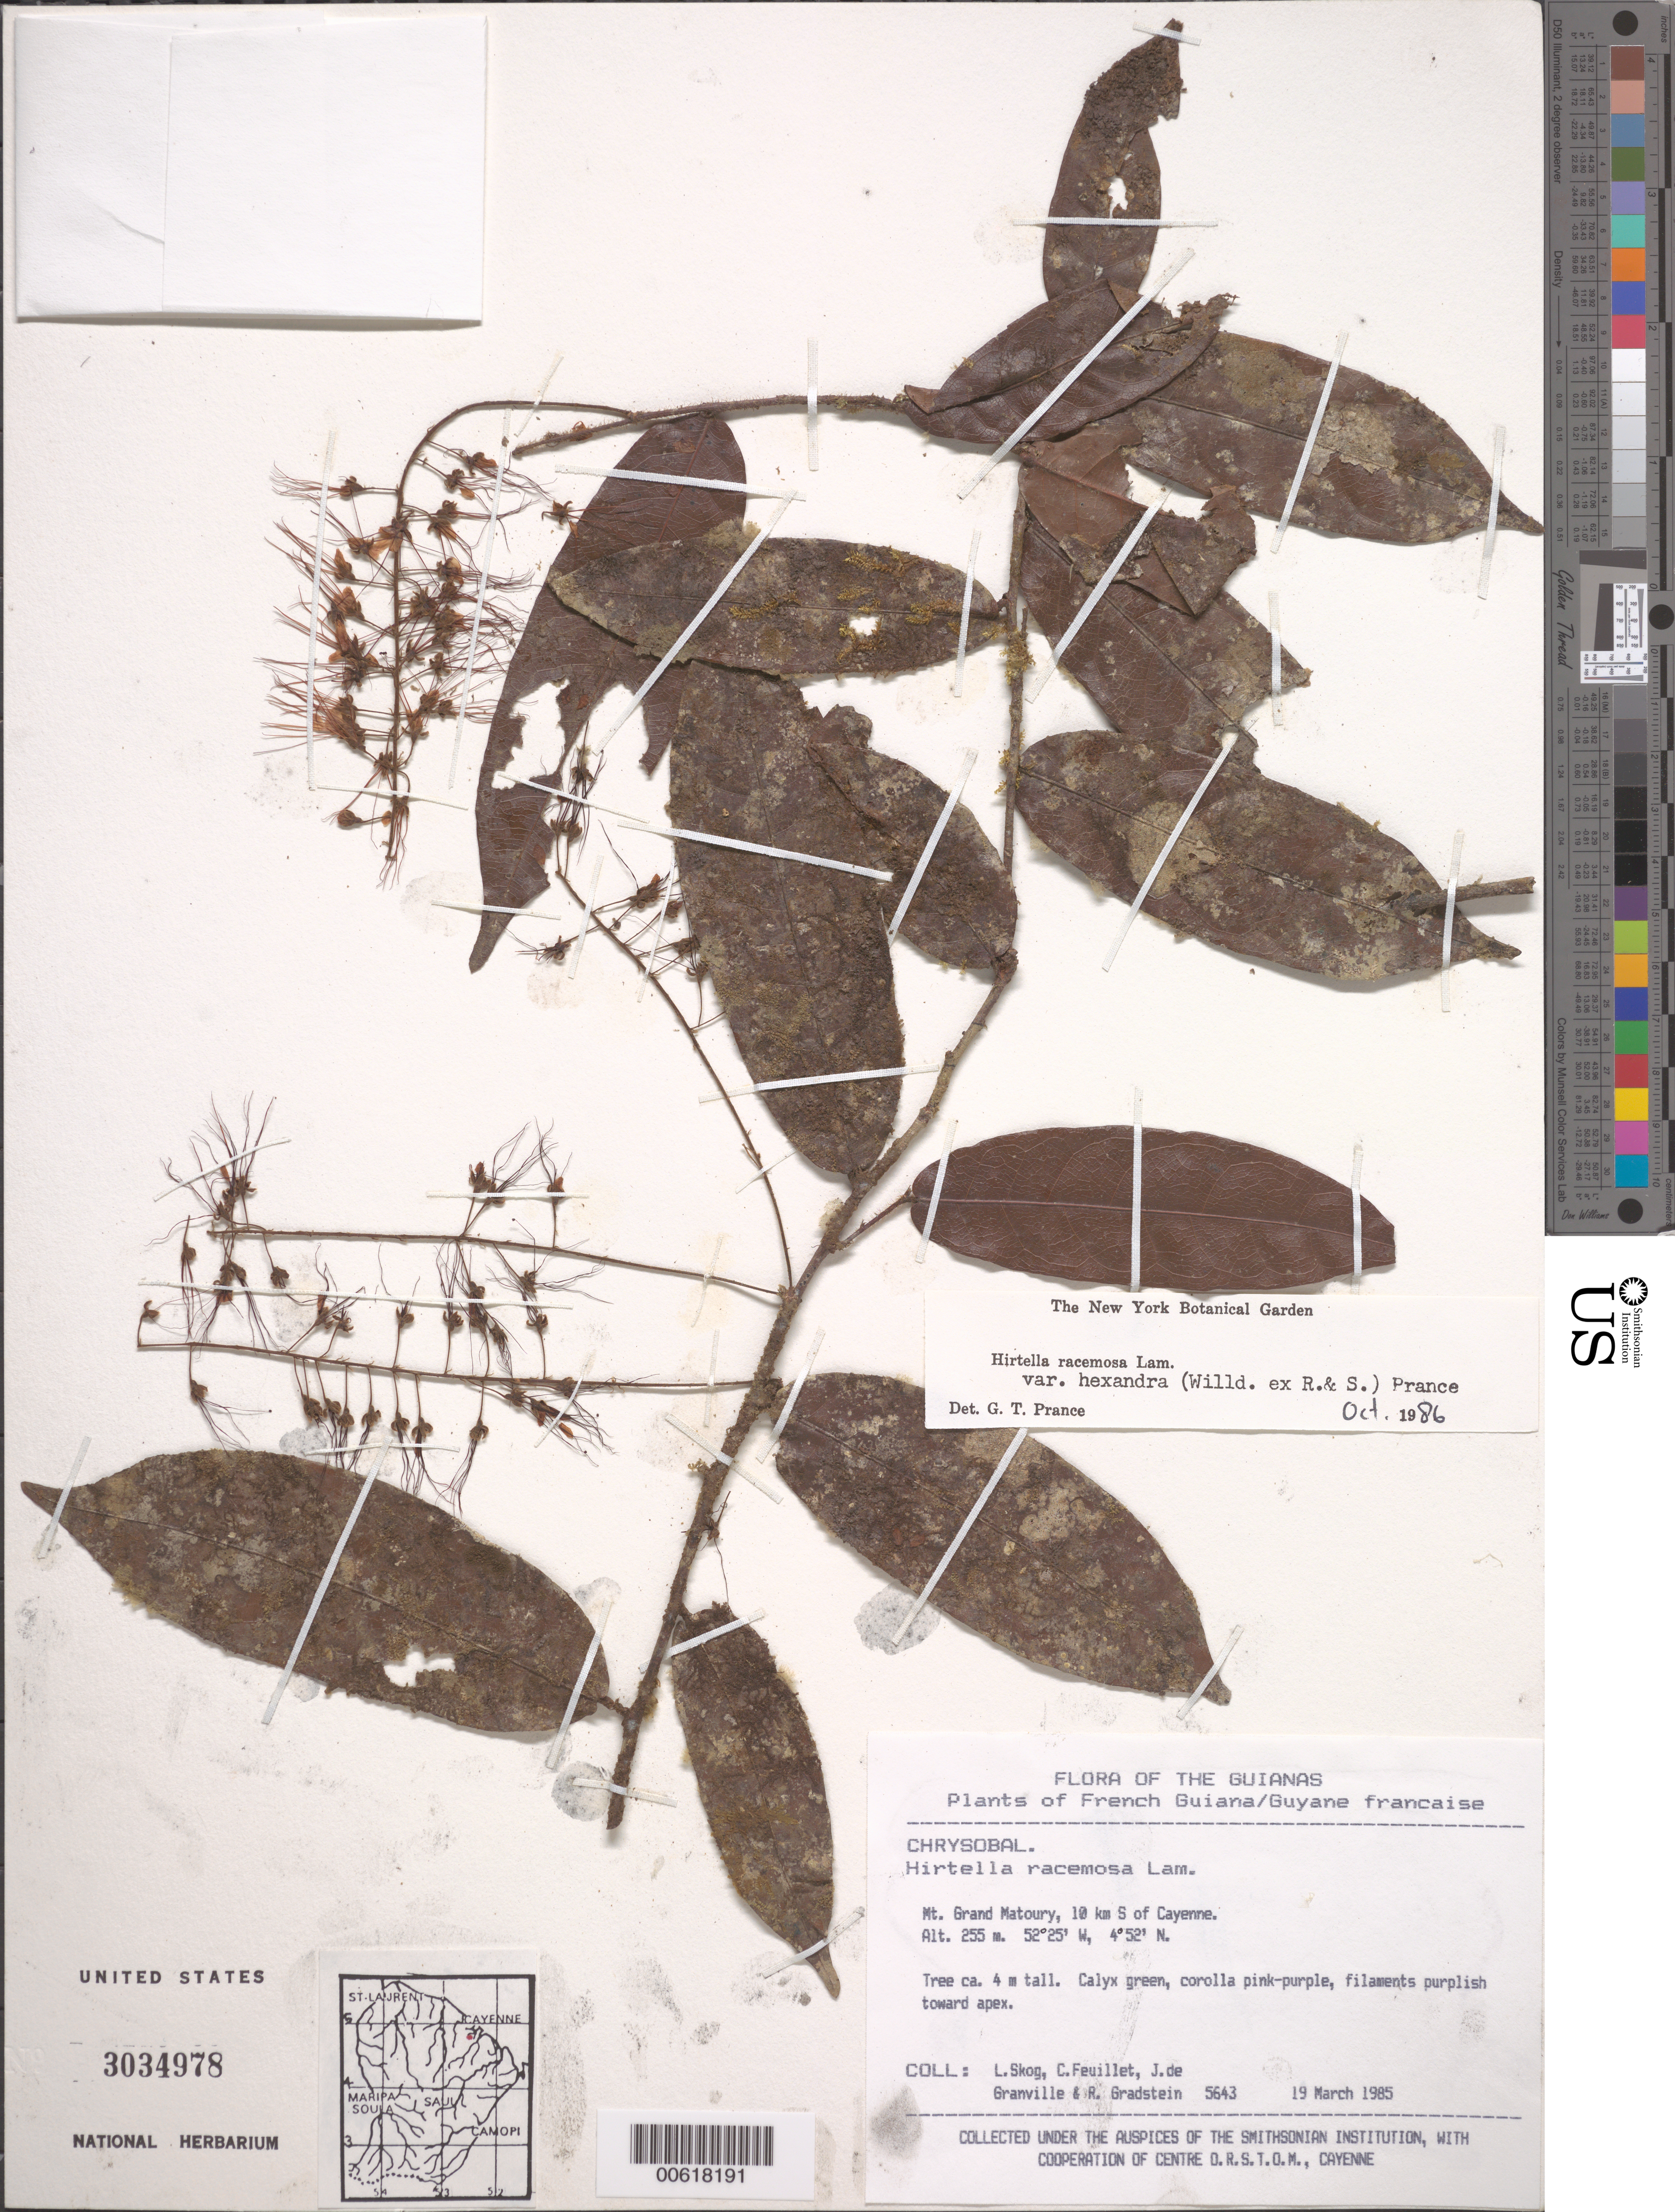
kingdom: Plantae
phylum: Tracheophyta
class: Magnoliopsida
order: Malpighiales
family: Chrysobalanaceae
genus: Hirtella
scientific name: Hirtella racemosa var. hexandra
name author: (Willd. ex Roem. & Schult.) Prance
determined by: Prance, G. T.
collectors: L. E. Skog, C. Feuillet, J.-J. de Granville & R. Gradstein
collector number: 5643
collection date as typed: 19 March 1985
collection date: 1985-03-19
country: French Guiana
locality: Mt. Grand Matoury, 10 km S of Cayenne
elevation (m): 255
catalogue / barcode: US 3034978